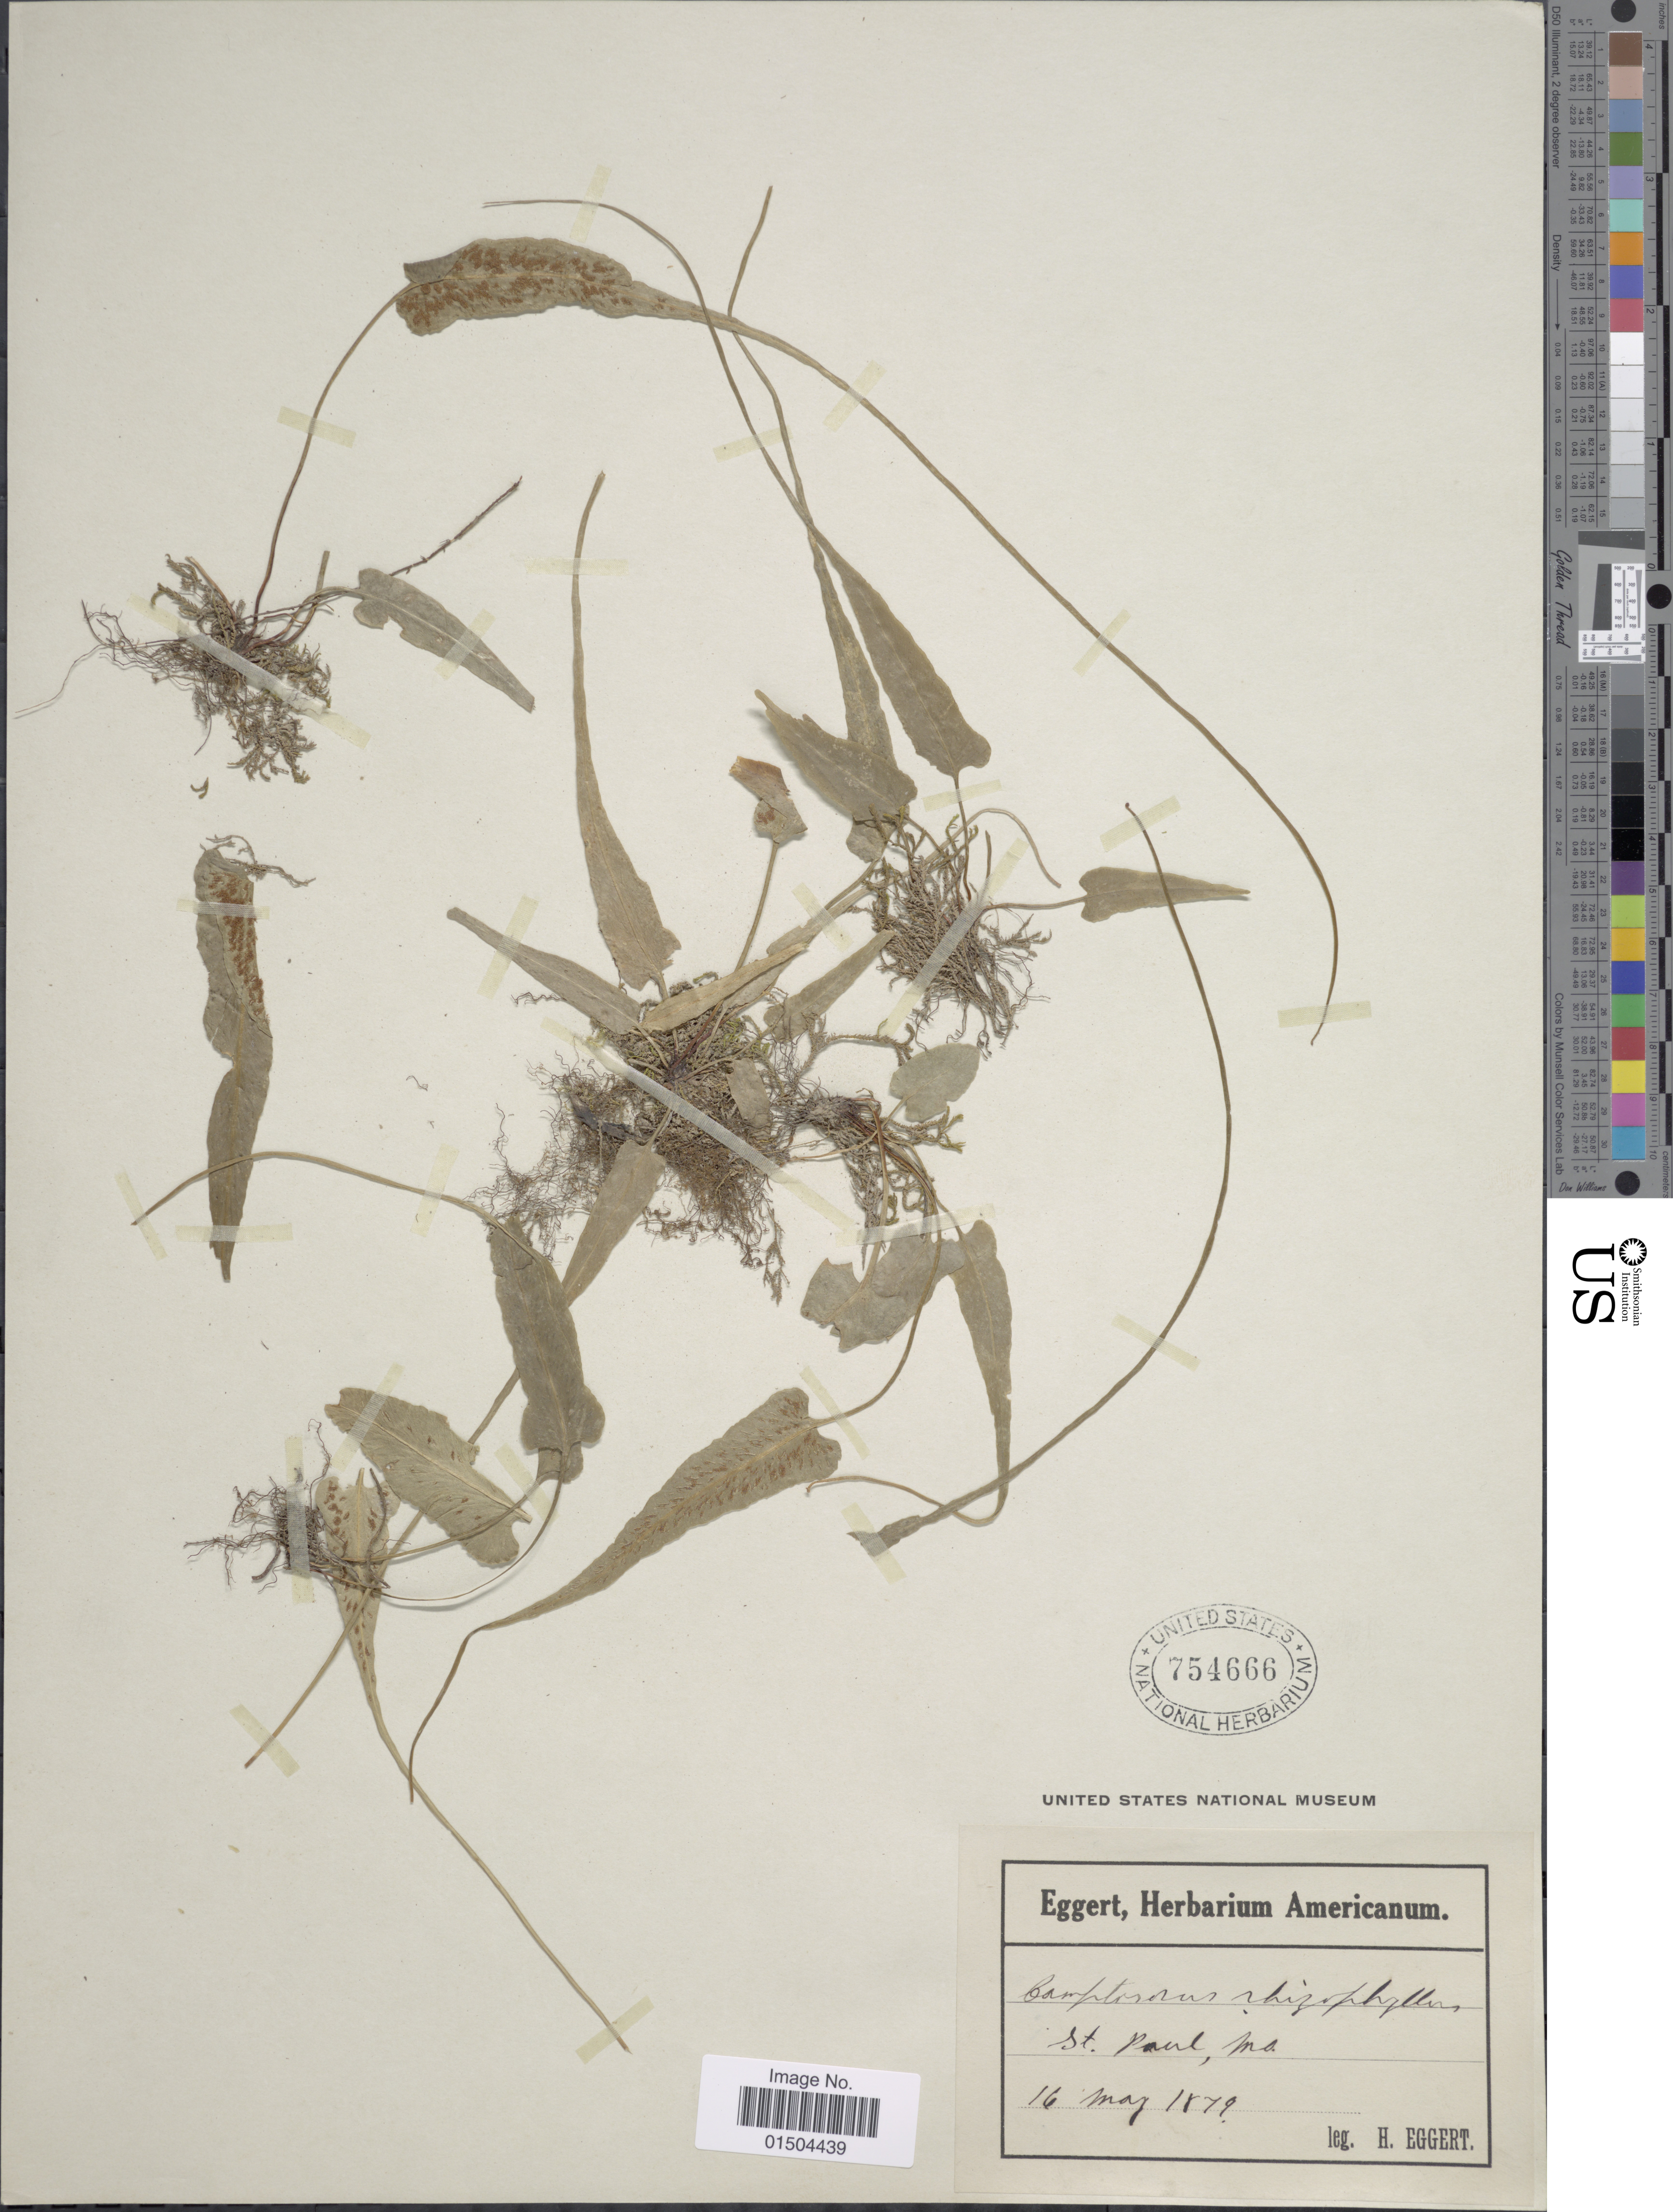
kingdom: Plantae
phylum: Tracheophyta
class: Polypodiopsida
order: Polypodiales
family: Aspleniaceae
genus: Asplenium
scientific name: Asplenium rhizophyllum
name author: L.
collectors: H. Eggert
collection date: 1879-05-16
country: United States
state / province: Missouri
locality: St. Paul.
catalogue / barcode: US 754666